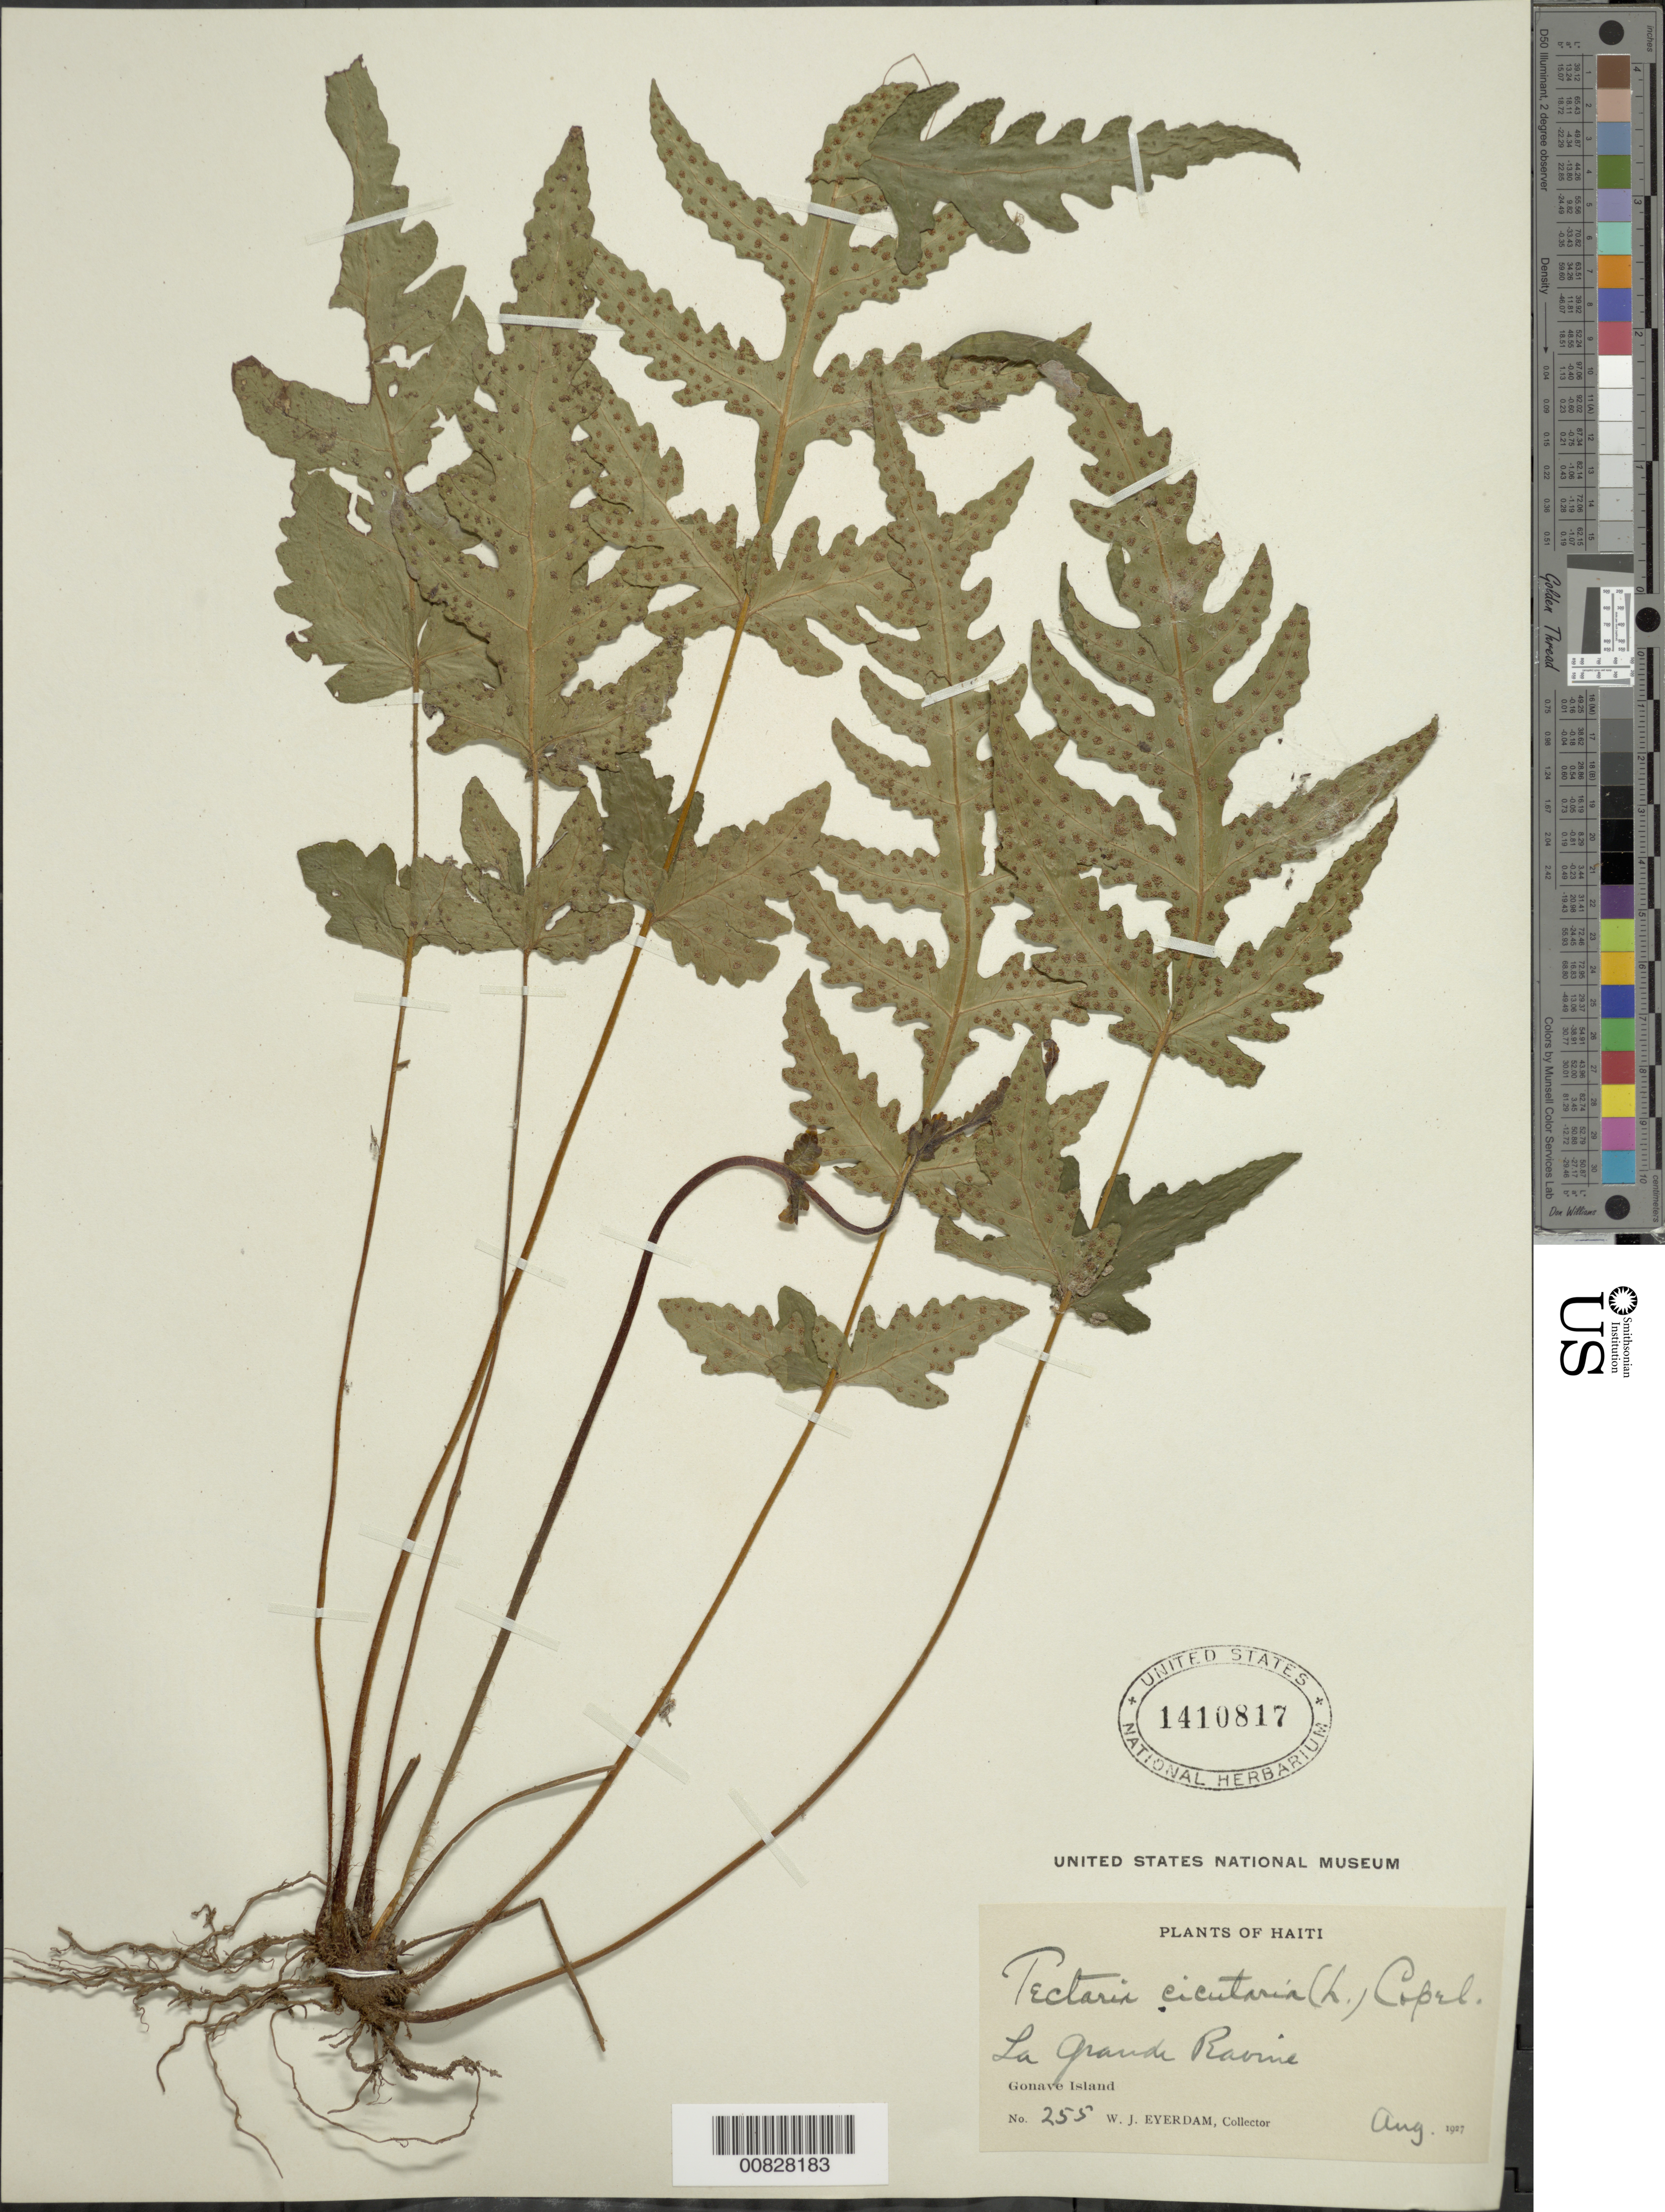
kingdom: Plantae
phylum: Tracheophyta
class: Polypodiopsida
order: Polypodiales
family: Tectariaceae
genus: Tectaria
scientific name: Tectaria cicutaria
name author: (L.) Copel.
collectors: W. J. Eyerdam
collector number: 255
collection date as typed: Aug 1927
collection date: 1927-08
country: Haiti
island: Hispaniola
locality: Gonave Island, La Grande Ravine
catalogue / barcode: US 1410817